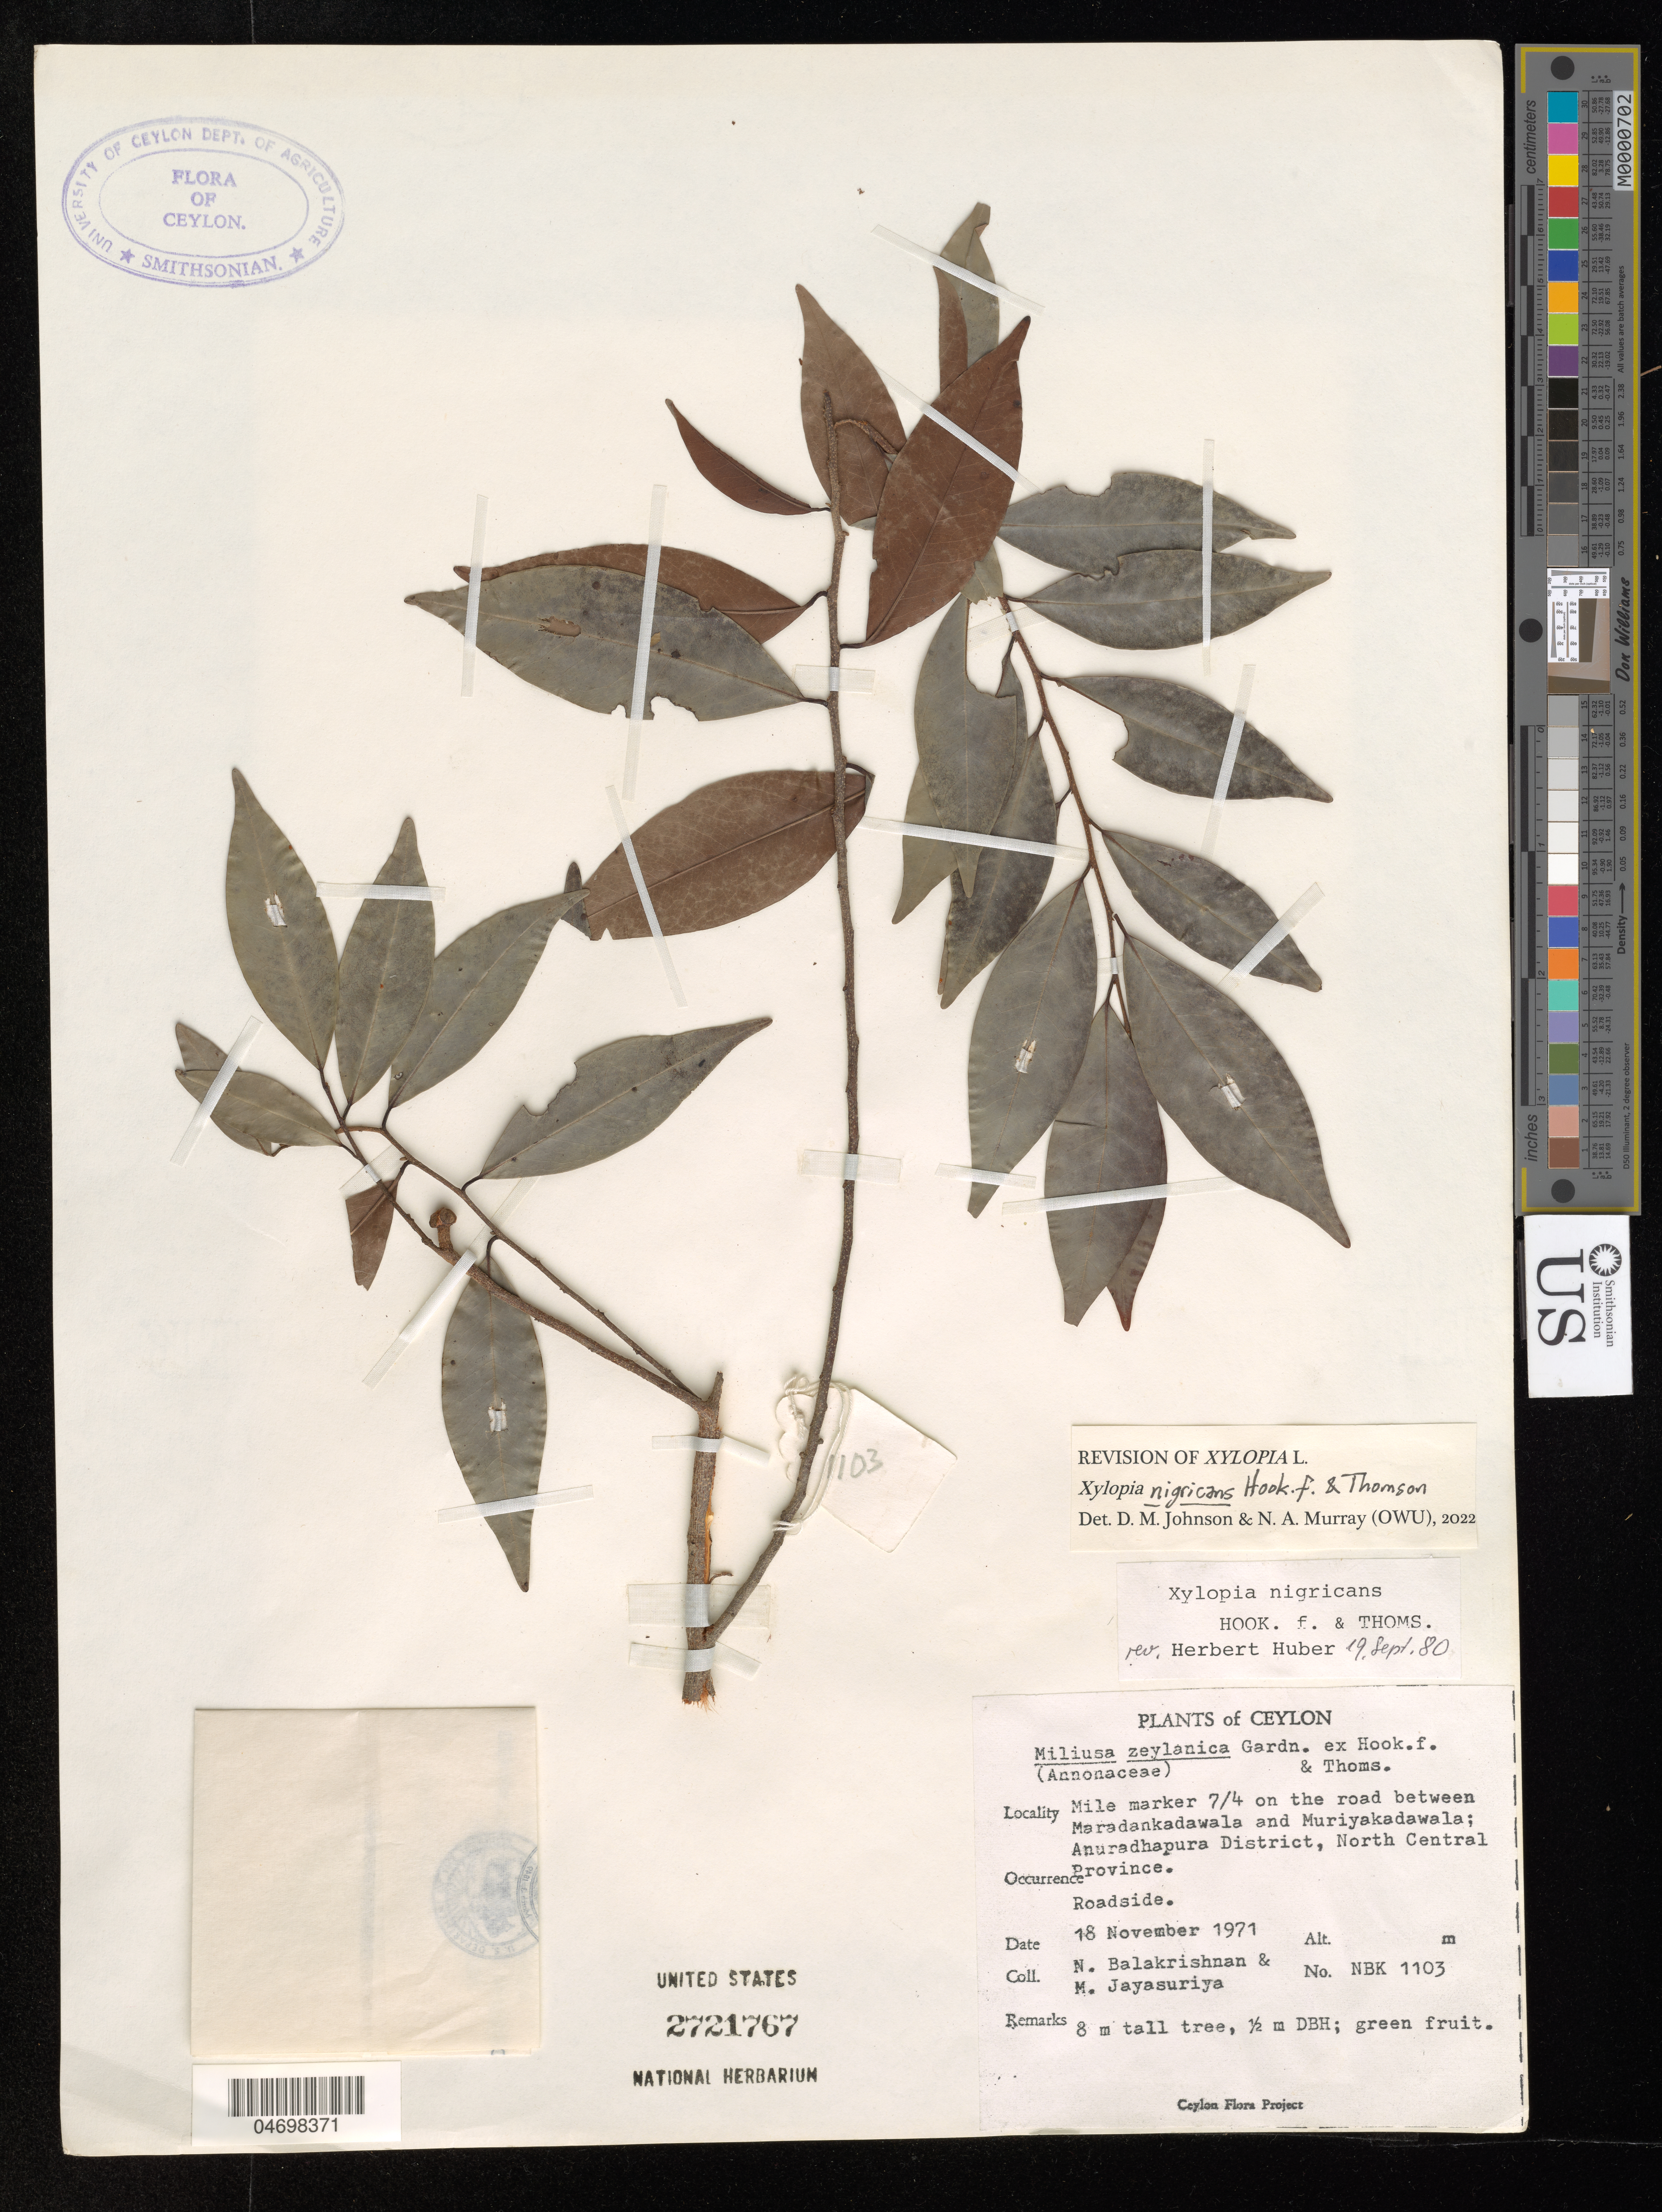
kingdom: Plantae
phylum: Tracheophyta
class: Magnoliopsida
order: Magnoliales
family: Annonaceae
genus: Xylopia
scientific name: Xylopia nigricans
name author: Hook. f. & Thomson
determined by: Johnson, D. M.; Murray, N. A.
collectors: N. Balakrishnan & M. Jayasuriya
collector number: NBK 1103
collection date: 1971-11-18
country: Sri Lanka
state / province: North Central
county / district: Anuradhapura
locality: Mile marker 7/4 on the road between Maradankadawala and Muriyakadawala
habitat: Roadside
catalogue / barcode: US 2721767